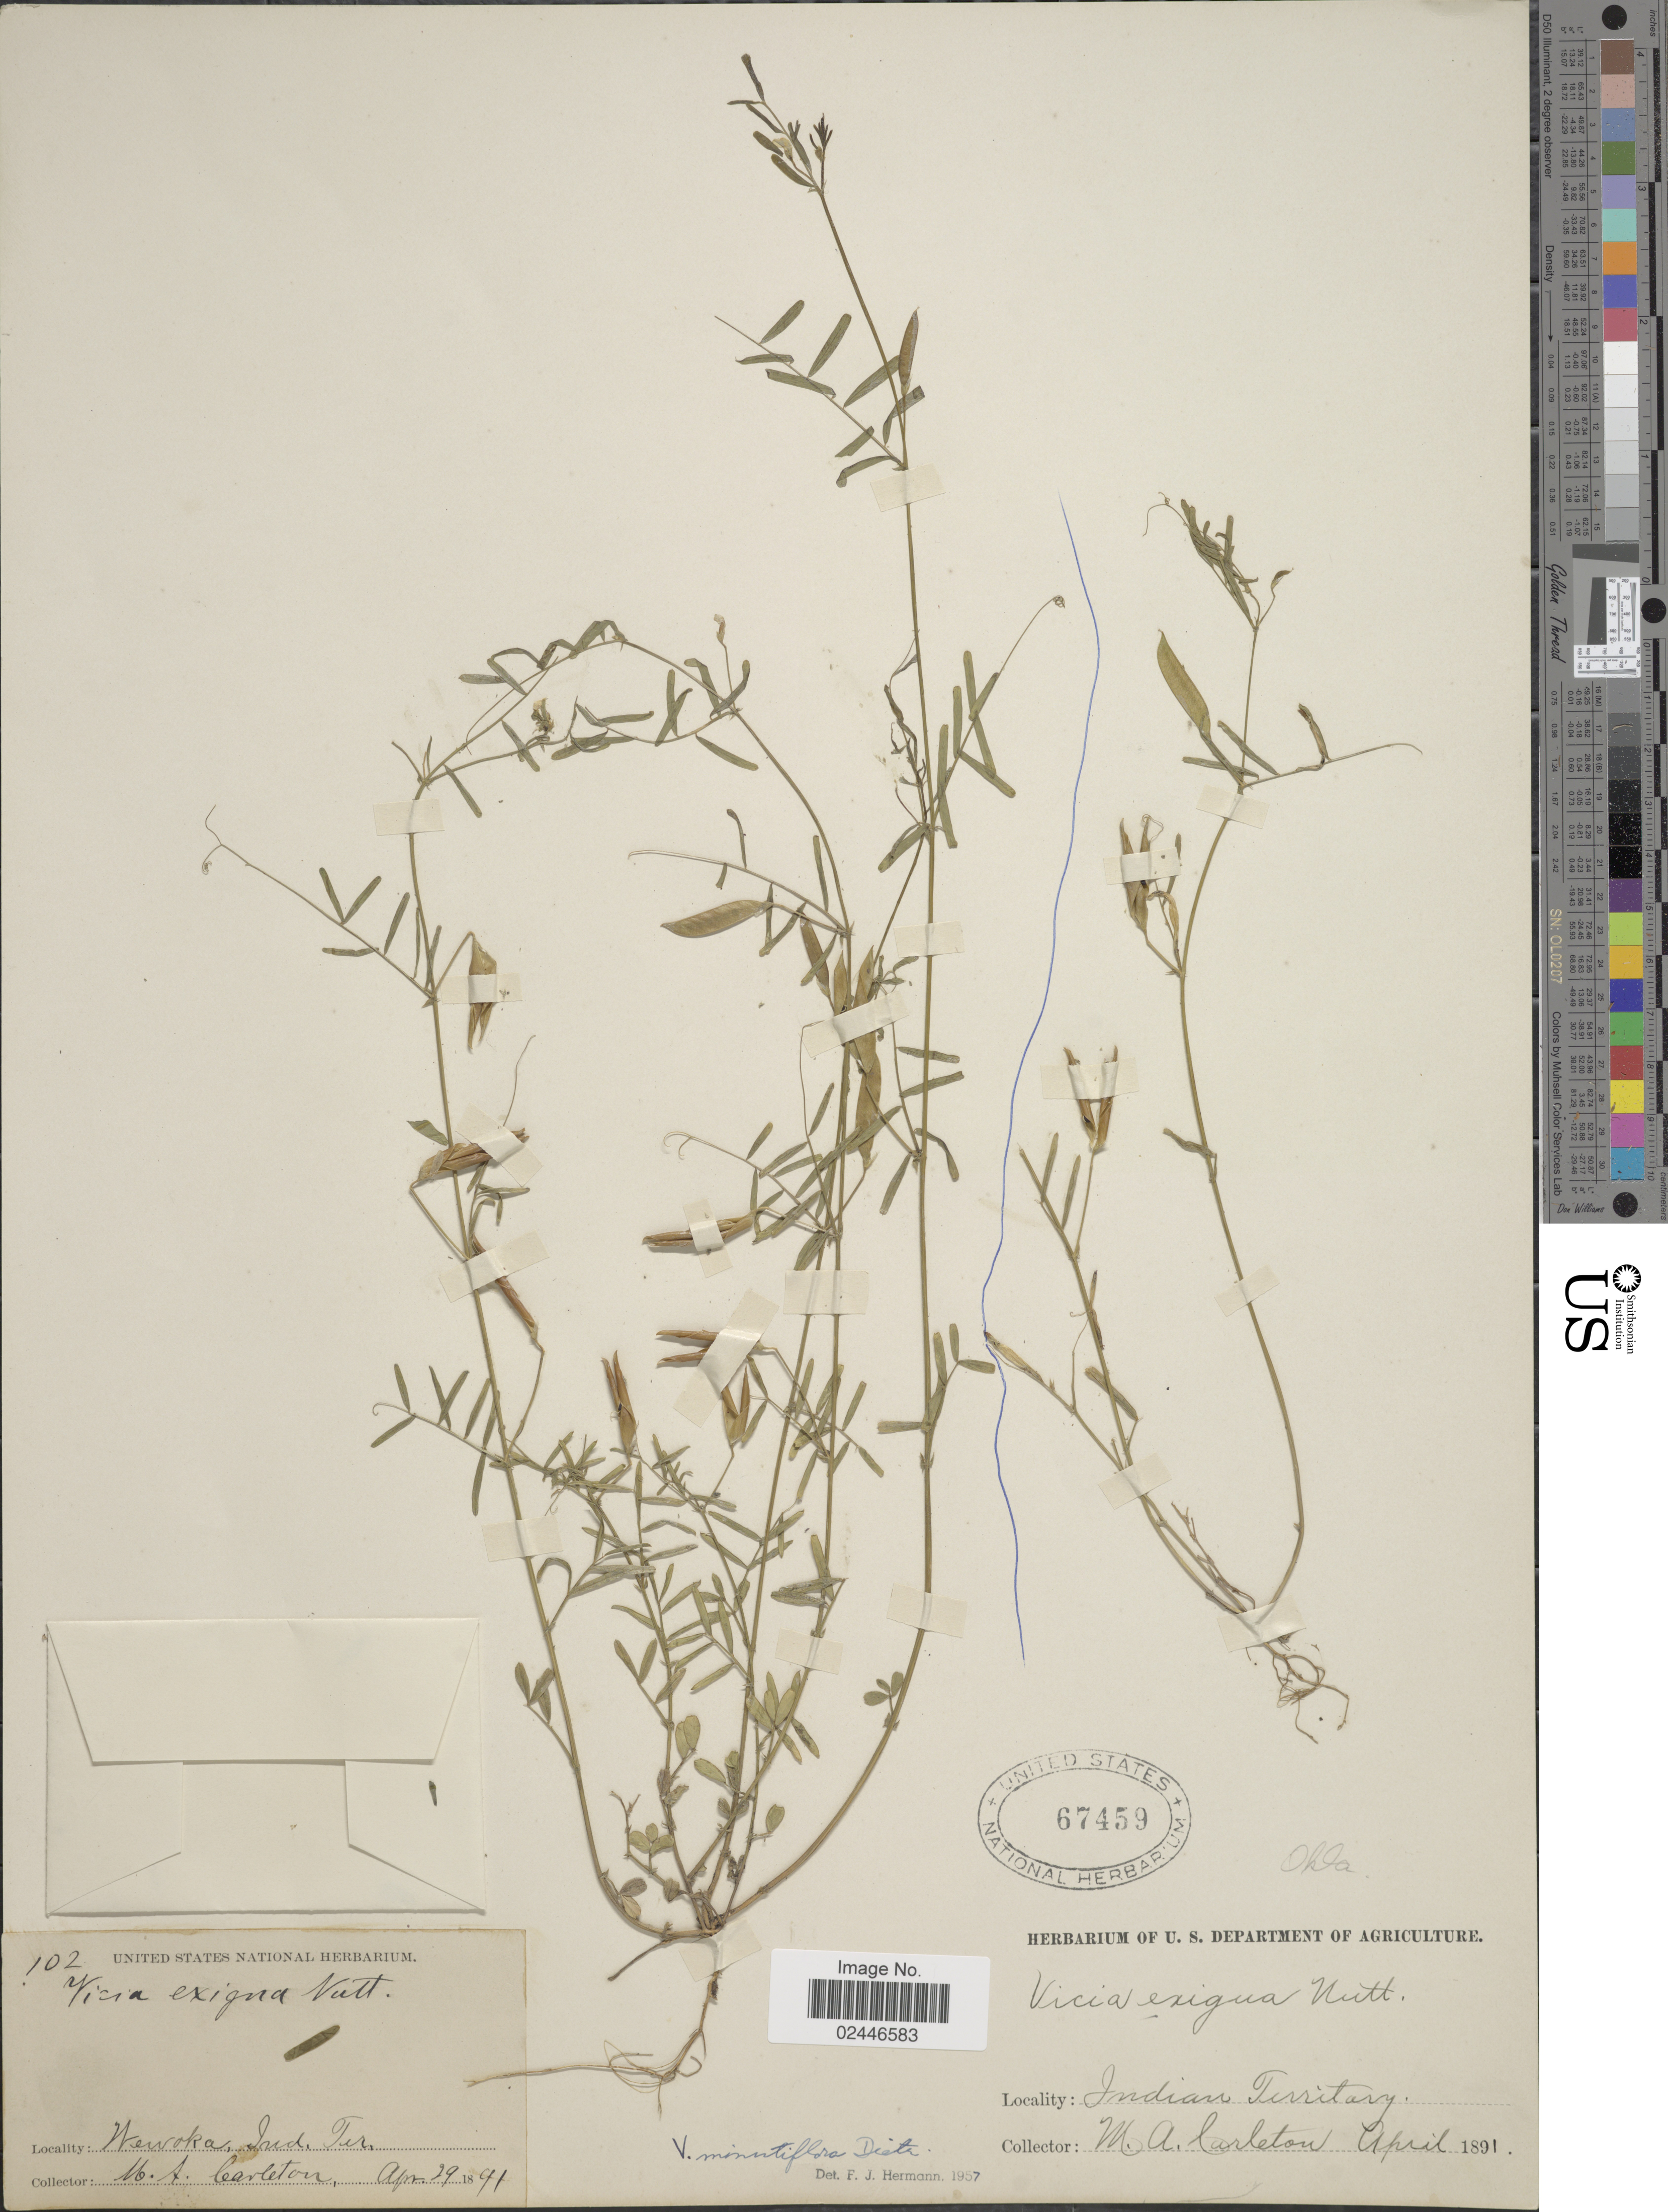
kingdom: Plantae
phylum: Tracheophyta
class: Magnoliopsida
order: Fabales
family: Fabaceae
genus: Vicia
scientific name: Vicia minutiflora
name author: D. Dietr.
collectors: M. A. Carleton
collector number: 102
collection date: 1891-04-29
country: United States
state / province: Oklahoma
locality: Okla., Indian Territory, Newoka, Ind. Ter.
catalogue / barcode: US 67459